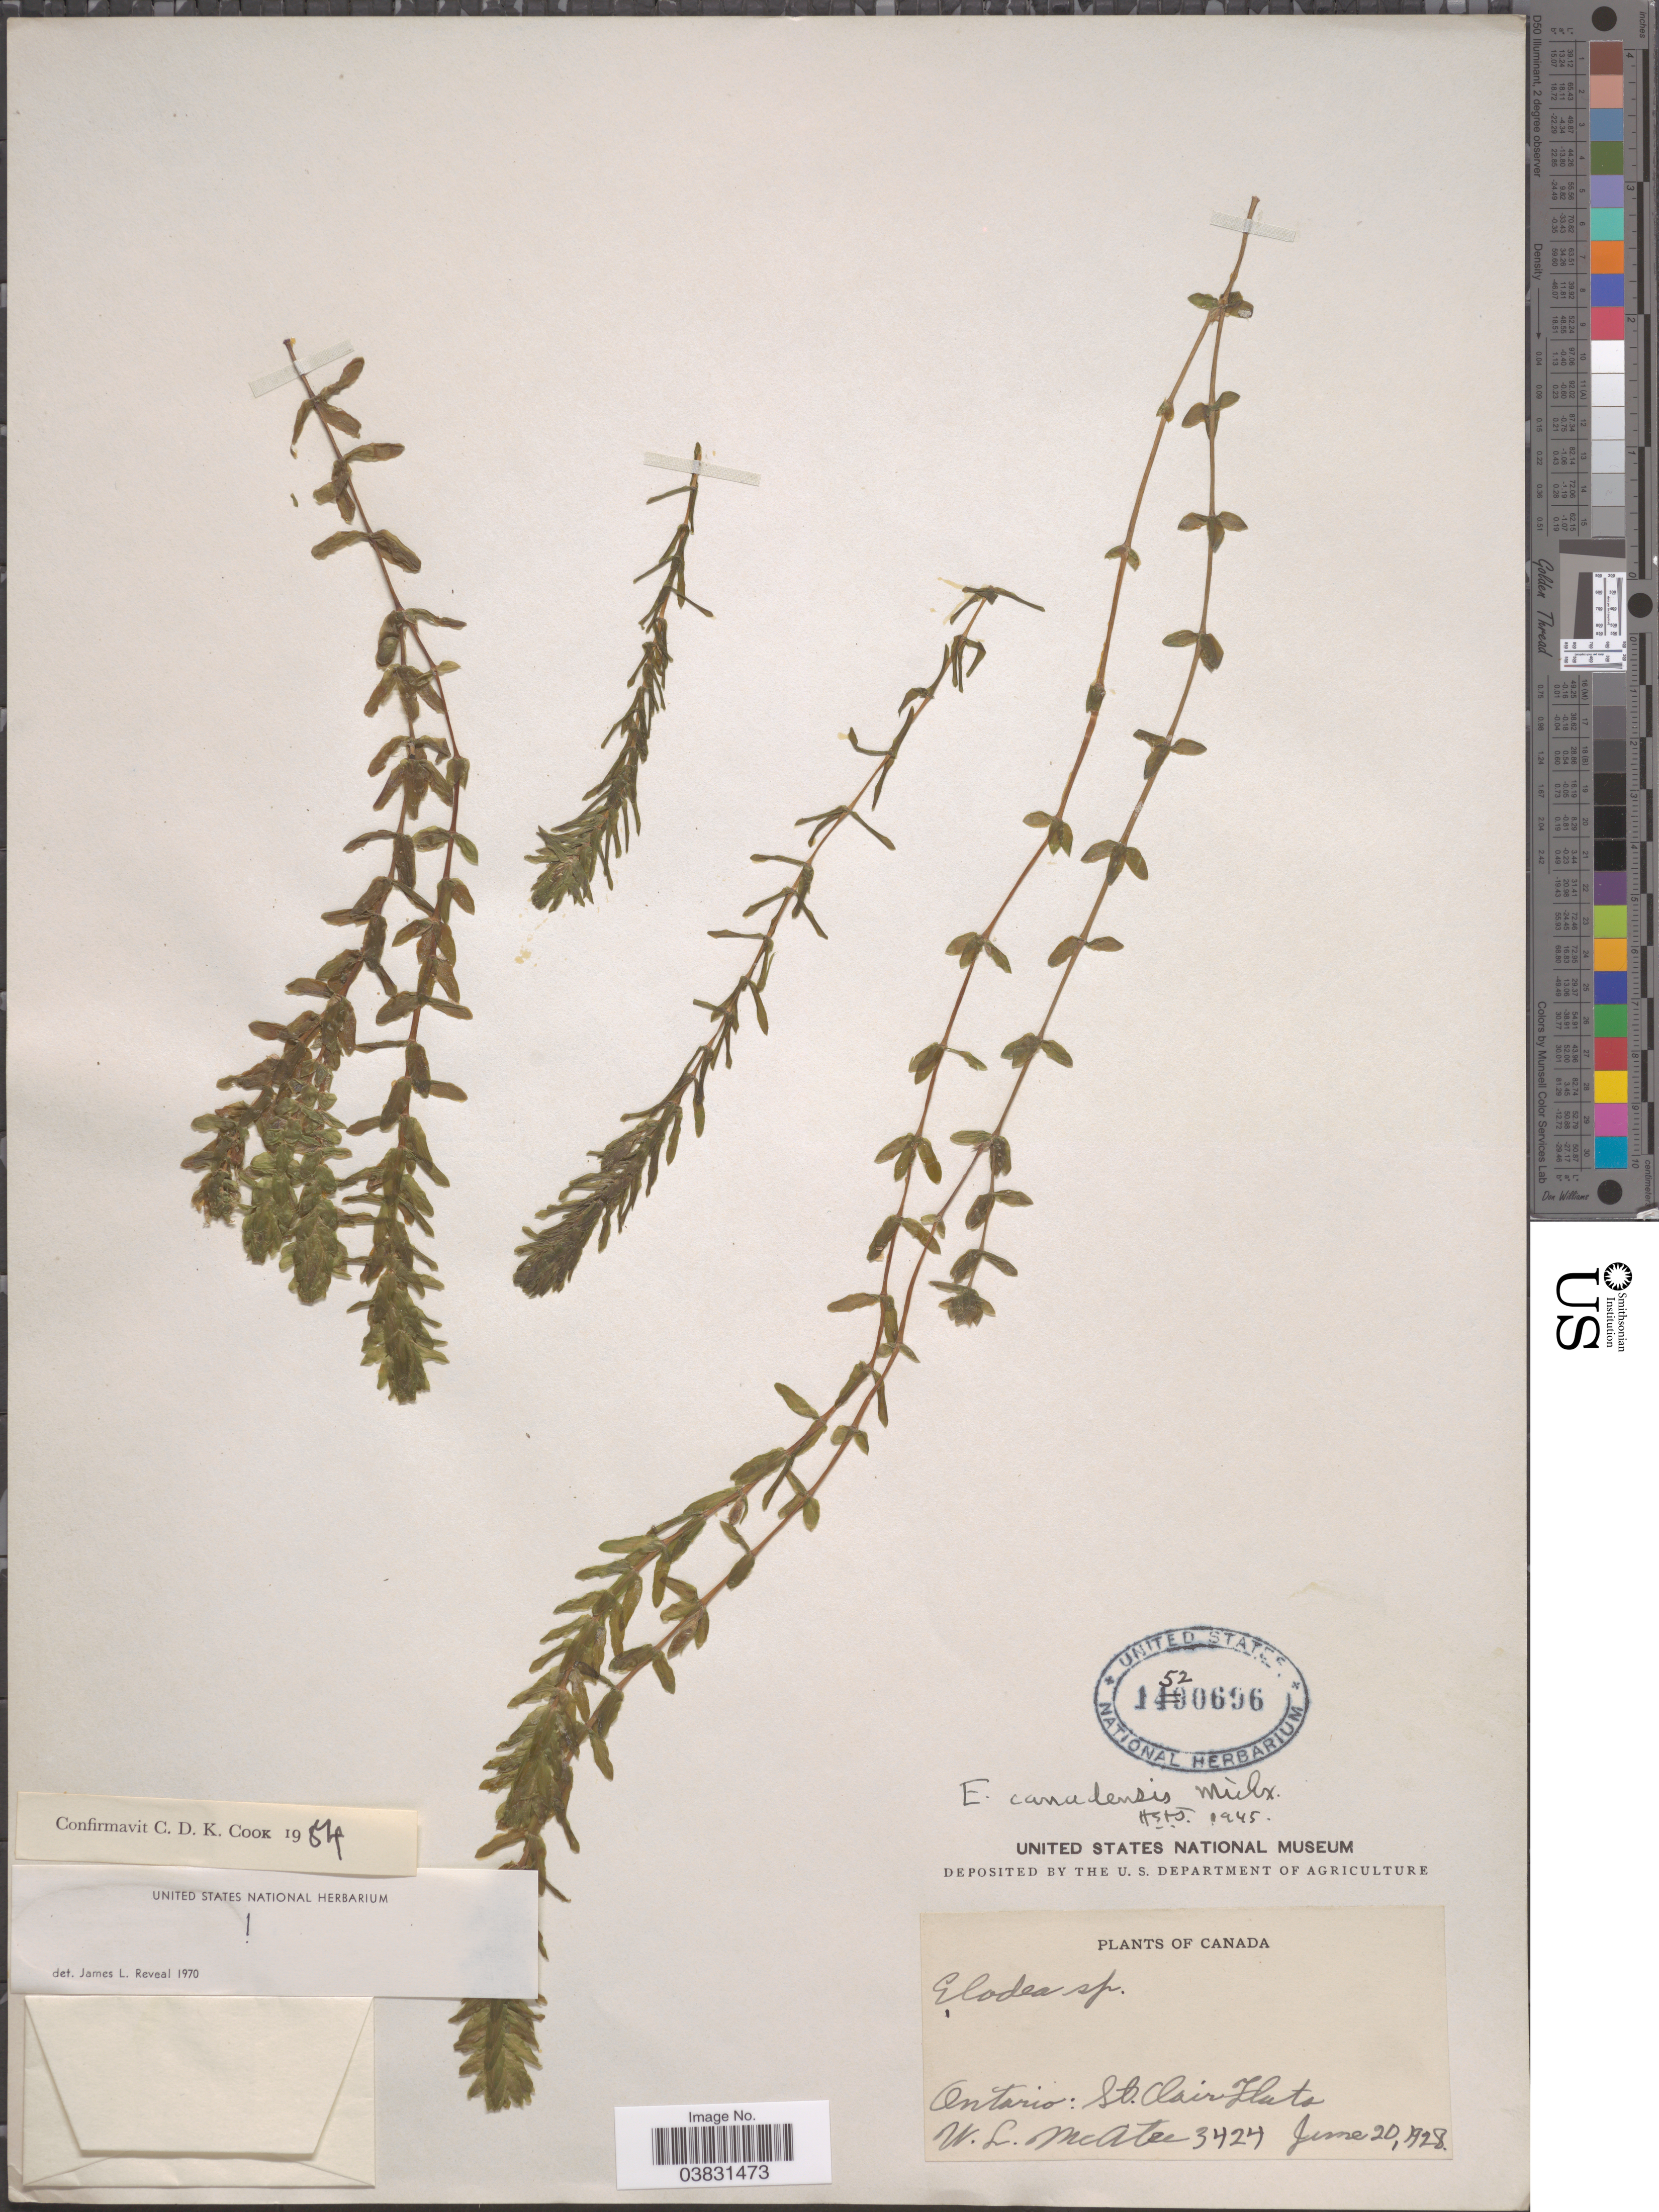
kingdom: Plantae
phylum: Tracheophyta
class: Liliopsida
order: Alismatales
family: Hydrocharitaceae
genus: Elodea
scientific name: Elodea canadensis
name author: Michx.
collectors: W. McAtee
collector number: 3424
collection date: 1928-06-20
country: Canada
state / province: Ontario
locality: St. Clair Flats.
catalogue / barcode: US 1520696